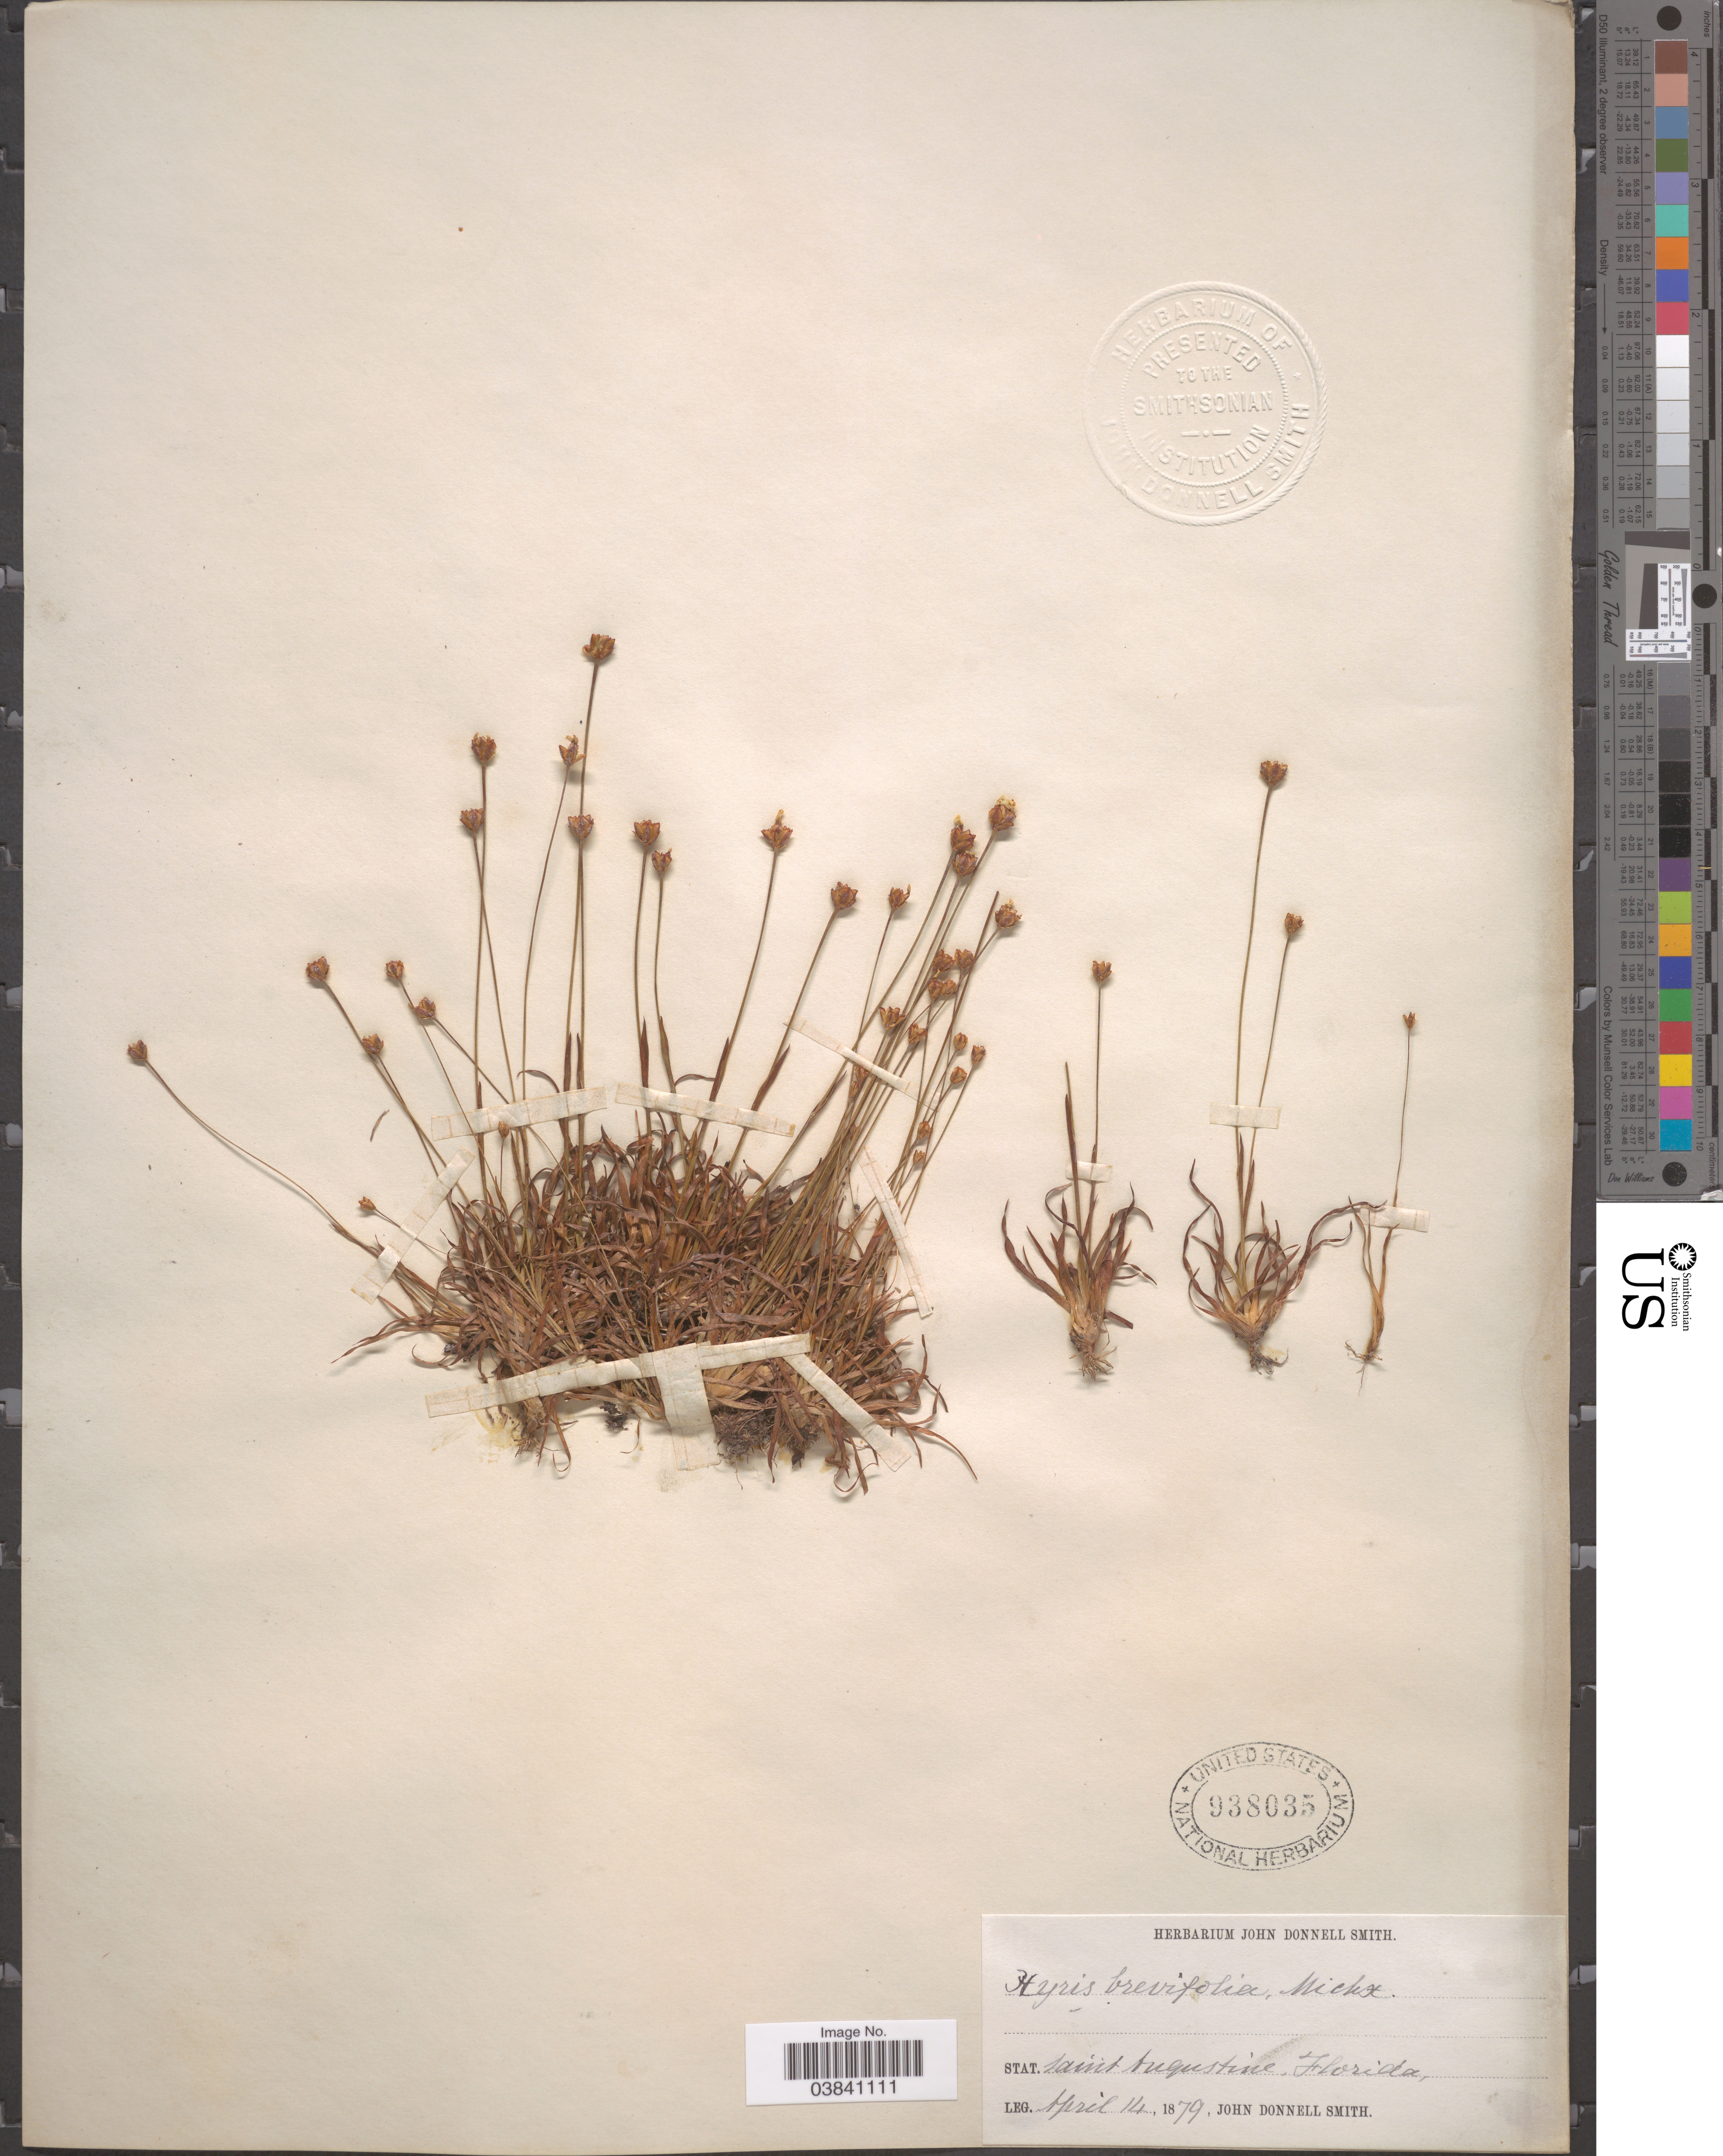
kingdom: Plantae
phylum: Tracheophyta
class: Liliopsida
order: Poales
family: Xyridaceae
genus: Xyris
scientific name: Xyris brevifolia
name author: Michx.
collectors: J. Donnell Smith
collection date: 1879-04-14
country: United States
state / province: Florida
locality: Stat. Saint Augustine.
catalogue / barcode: US 938035